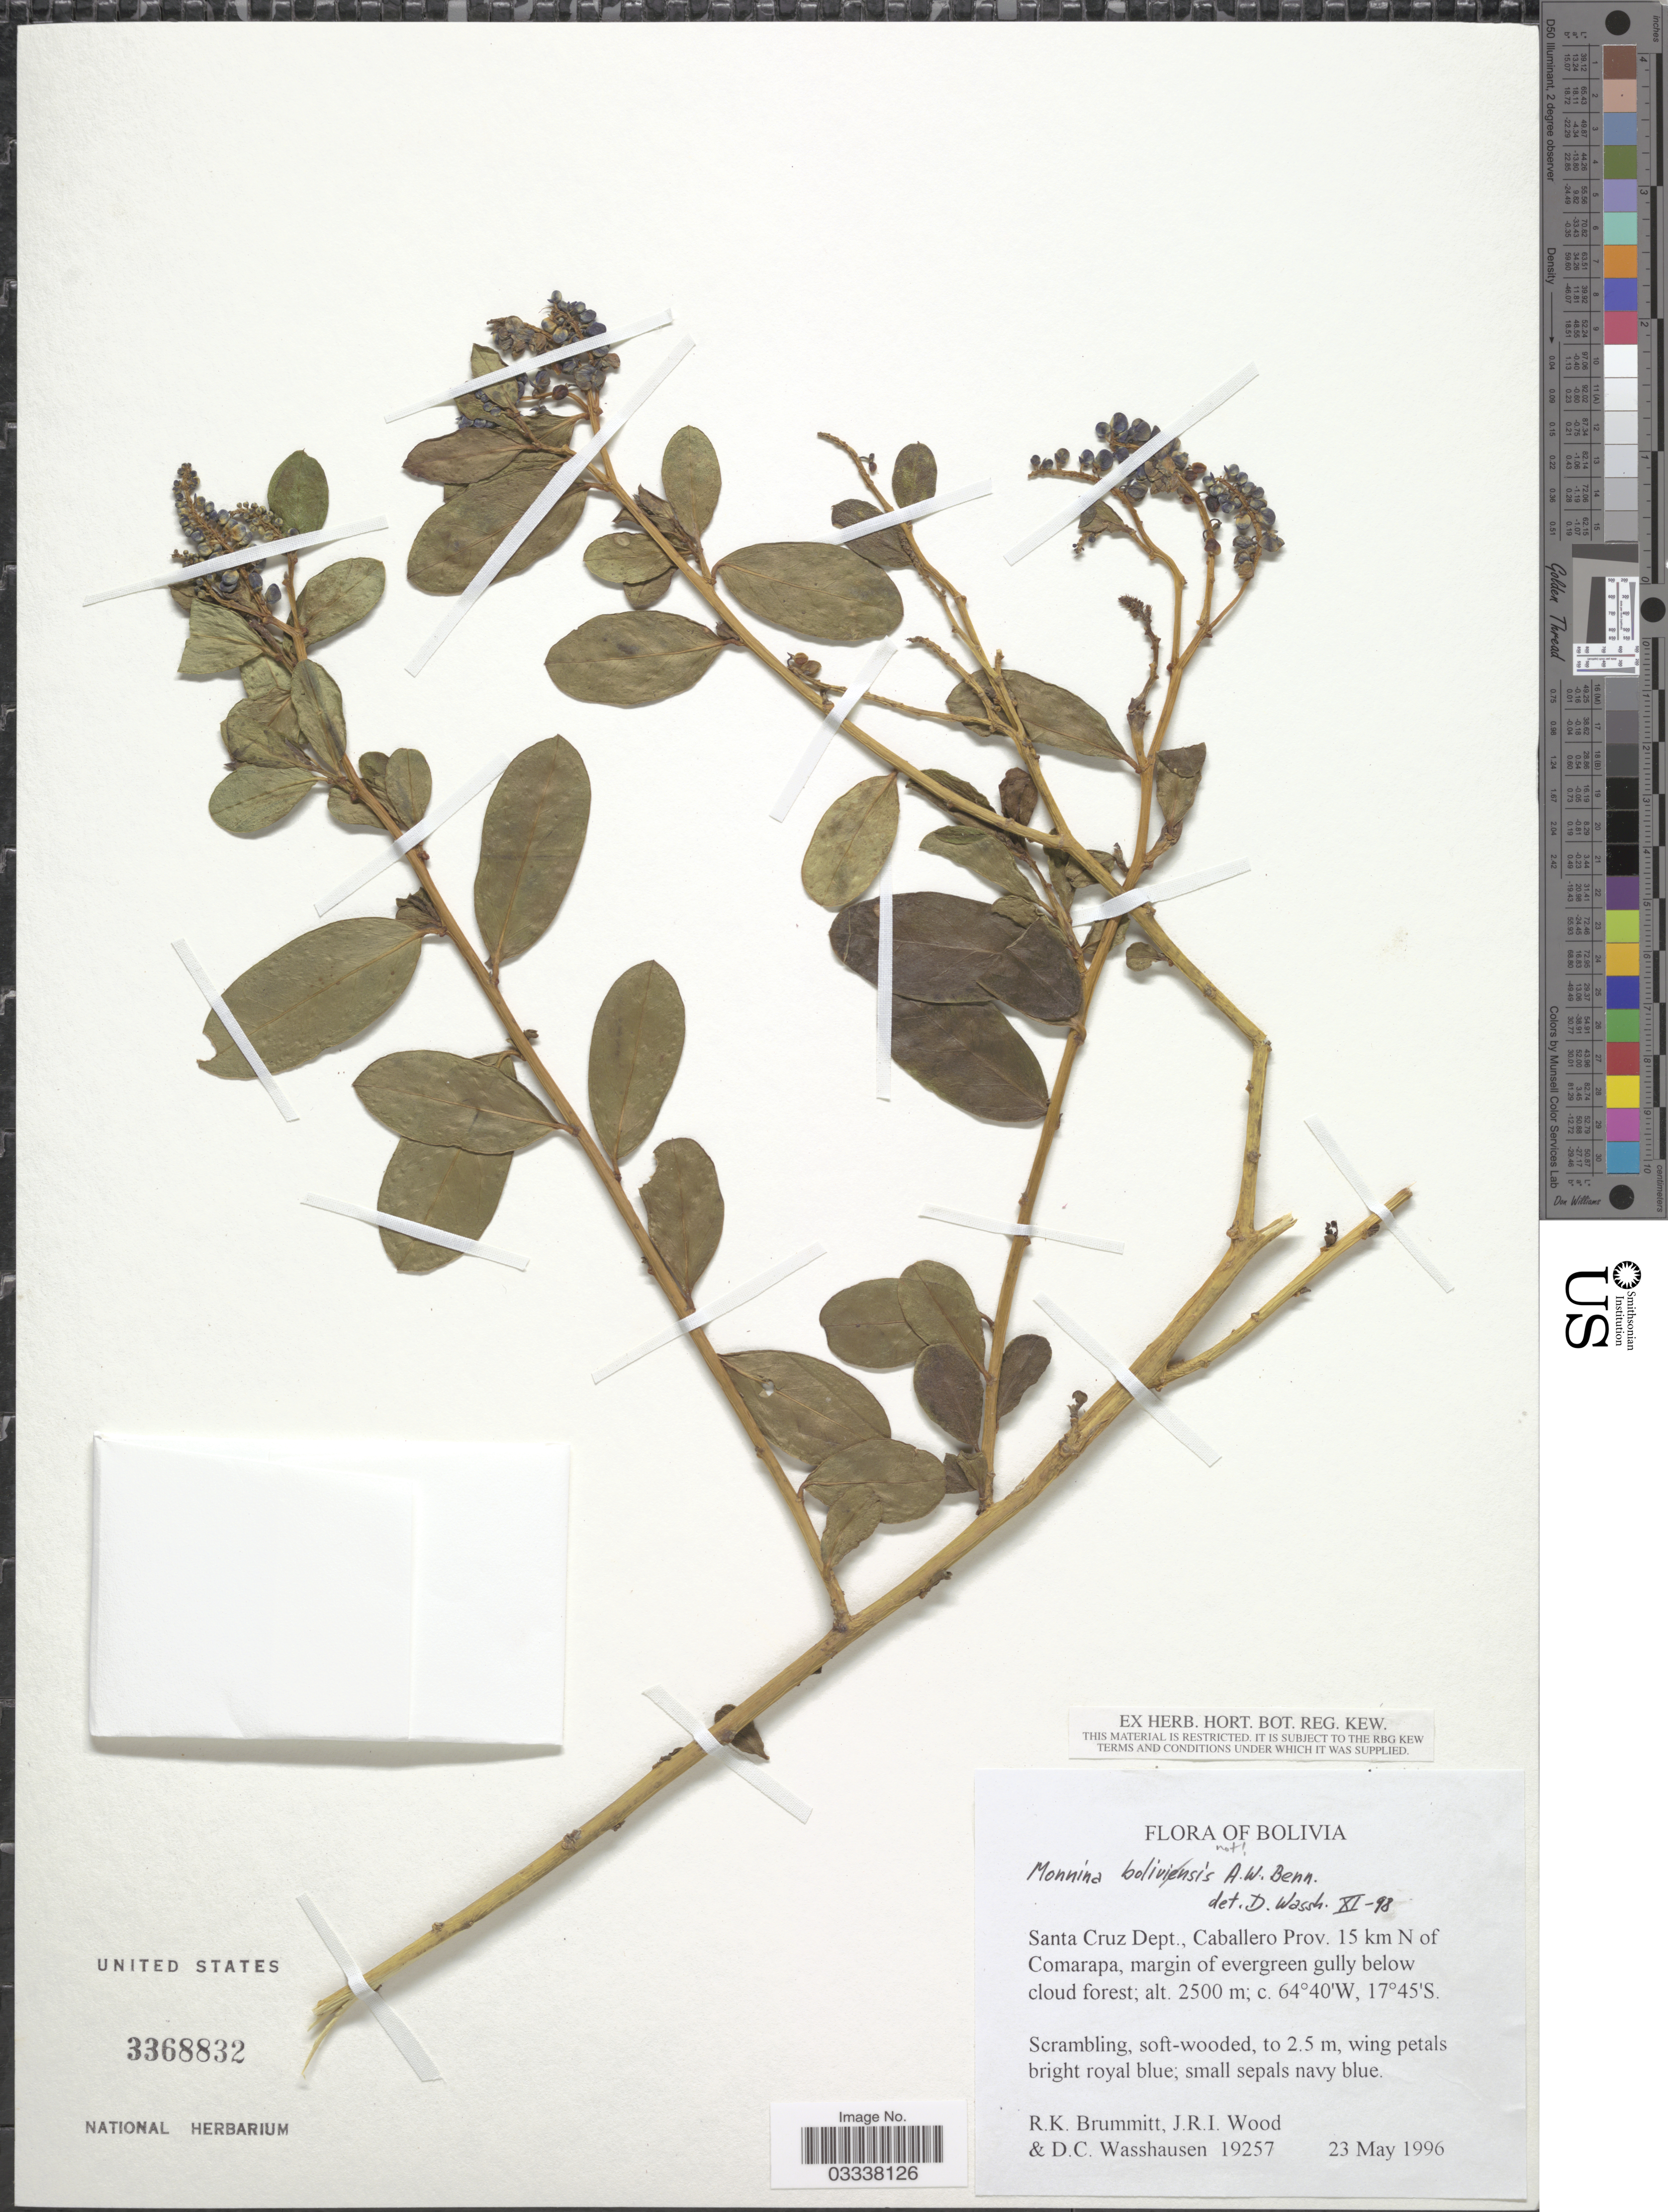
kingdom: Plantae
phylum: Tracheophyta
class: Magnoliopsida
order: Fabales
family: Polygalaceae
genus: Monnina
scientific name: Monnina sp.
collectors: R. K. Brummitt, J. R. I. Wood & D. C. Wasshausen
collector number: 19257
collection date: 1996-05-23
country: Bolivia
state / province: Santa Cruz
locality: Dept. Caballero Prov. 15 km N of Comarapa, margin of evergreen gully below cloud forest.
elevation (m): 2500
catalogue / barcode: US 3368832